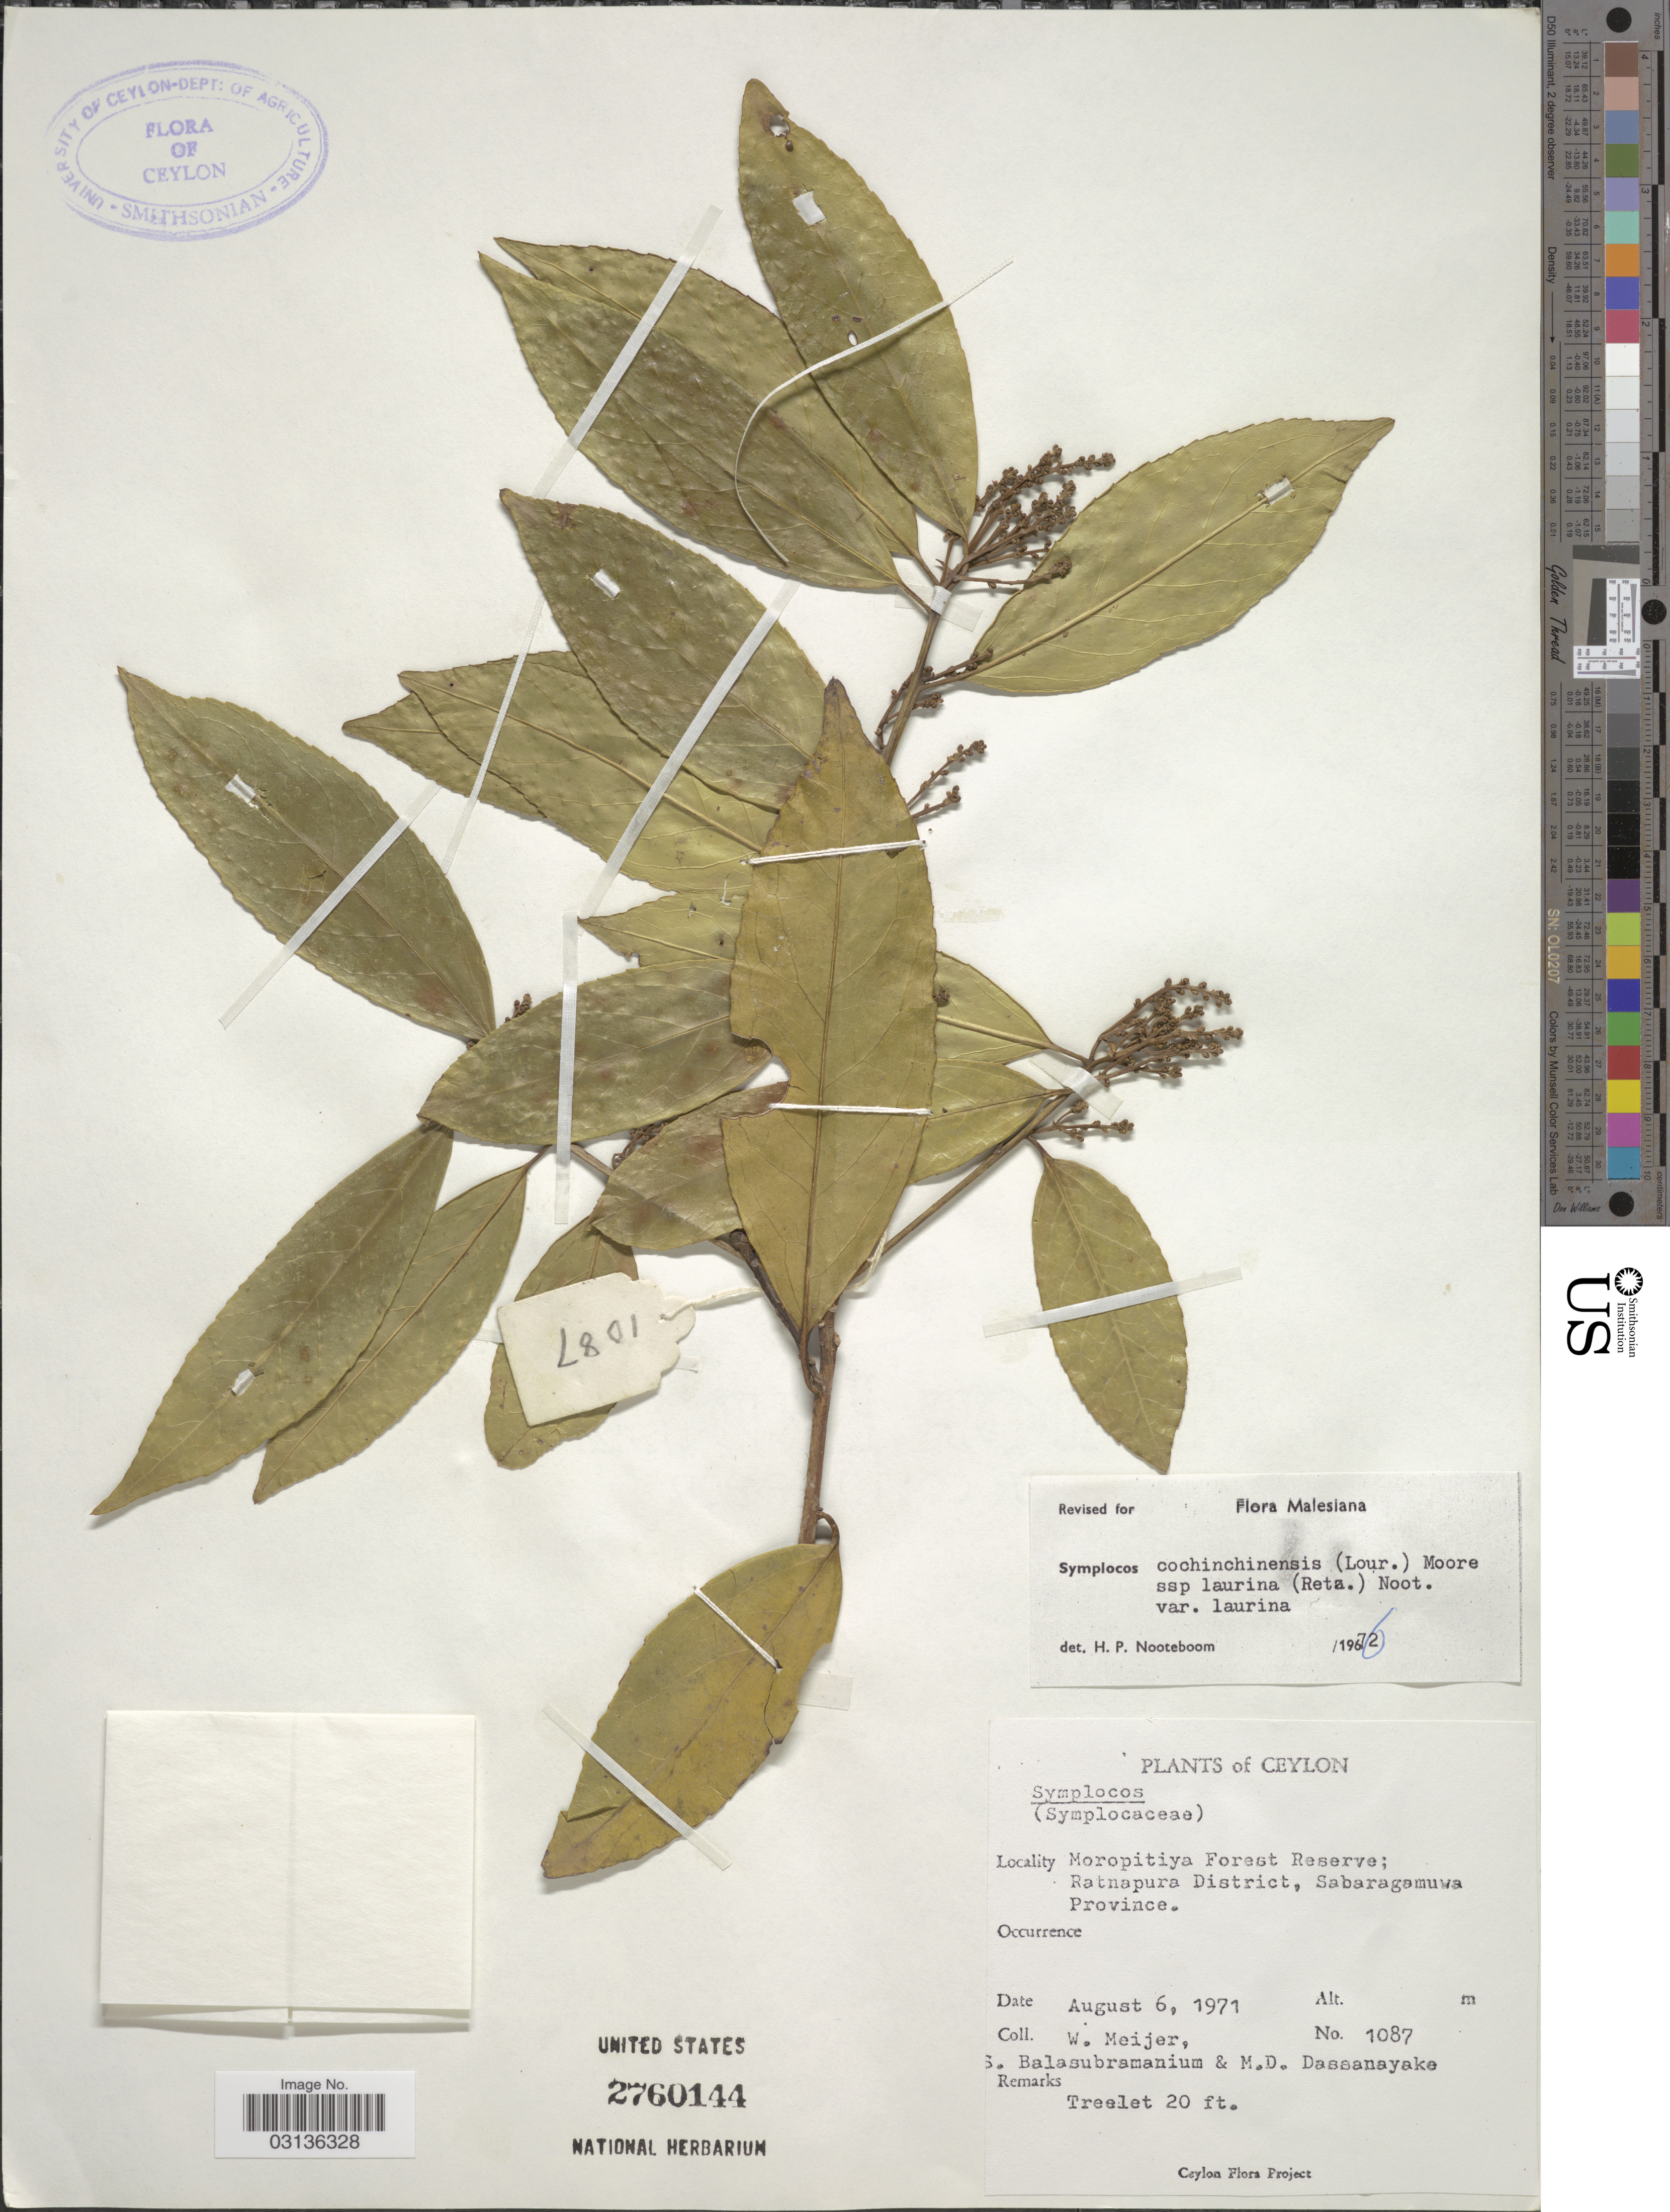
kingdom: Plantae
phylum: Tracheophyta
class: Magnoliopsida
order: Ericales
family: Symplocaceae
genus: Symplocos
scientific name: Symplocos cochinchinensis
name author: (Lour.) S. Moore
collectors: W. Meijer, S. Balasubramanium & M. D. Dassanayake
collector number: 1087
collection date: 1971-08-06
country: Sri Lanka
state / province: Sabaragamuwa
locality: Ceylon. Moropitiya Forest Reserve; Ratnapura District, Sabaragamuwa Province.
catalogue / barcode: US 2760144